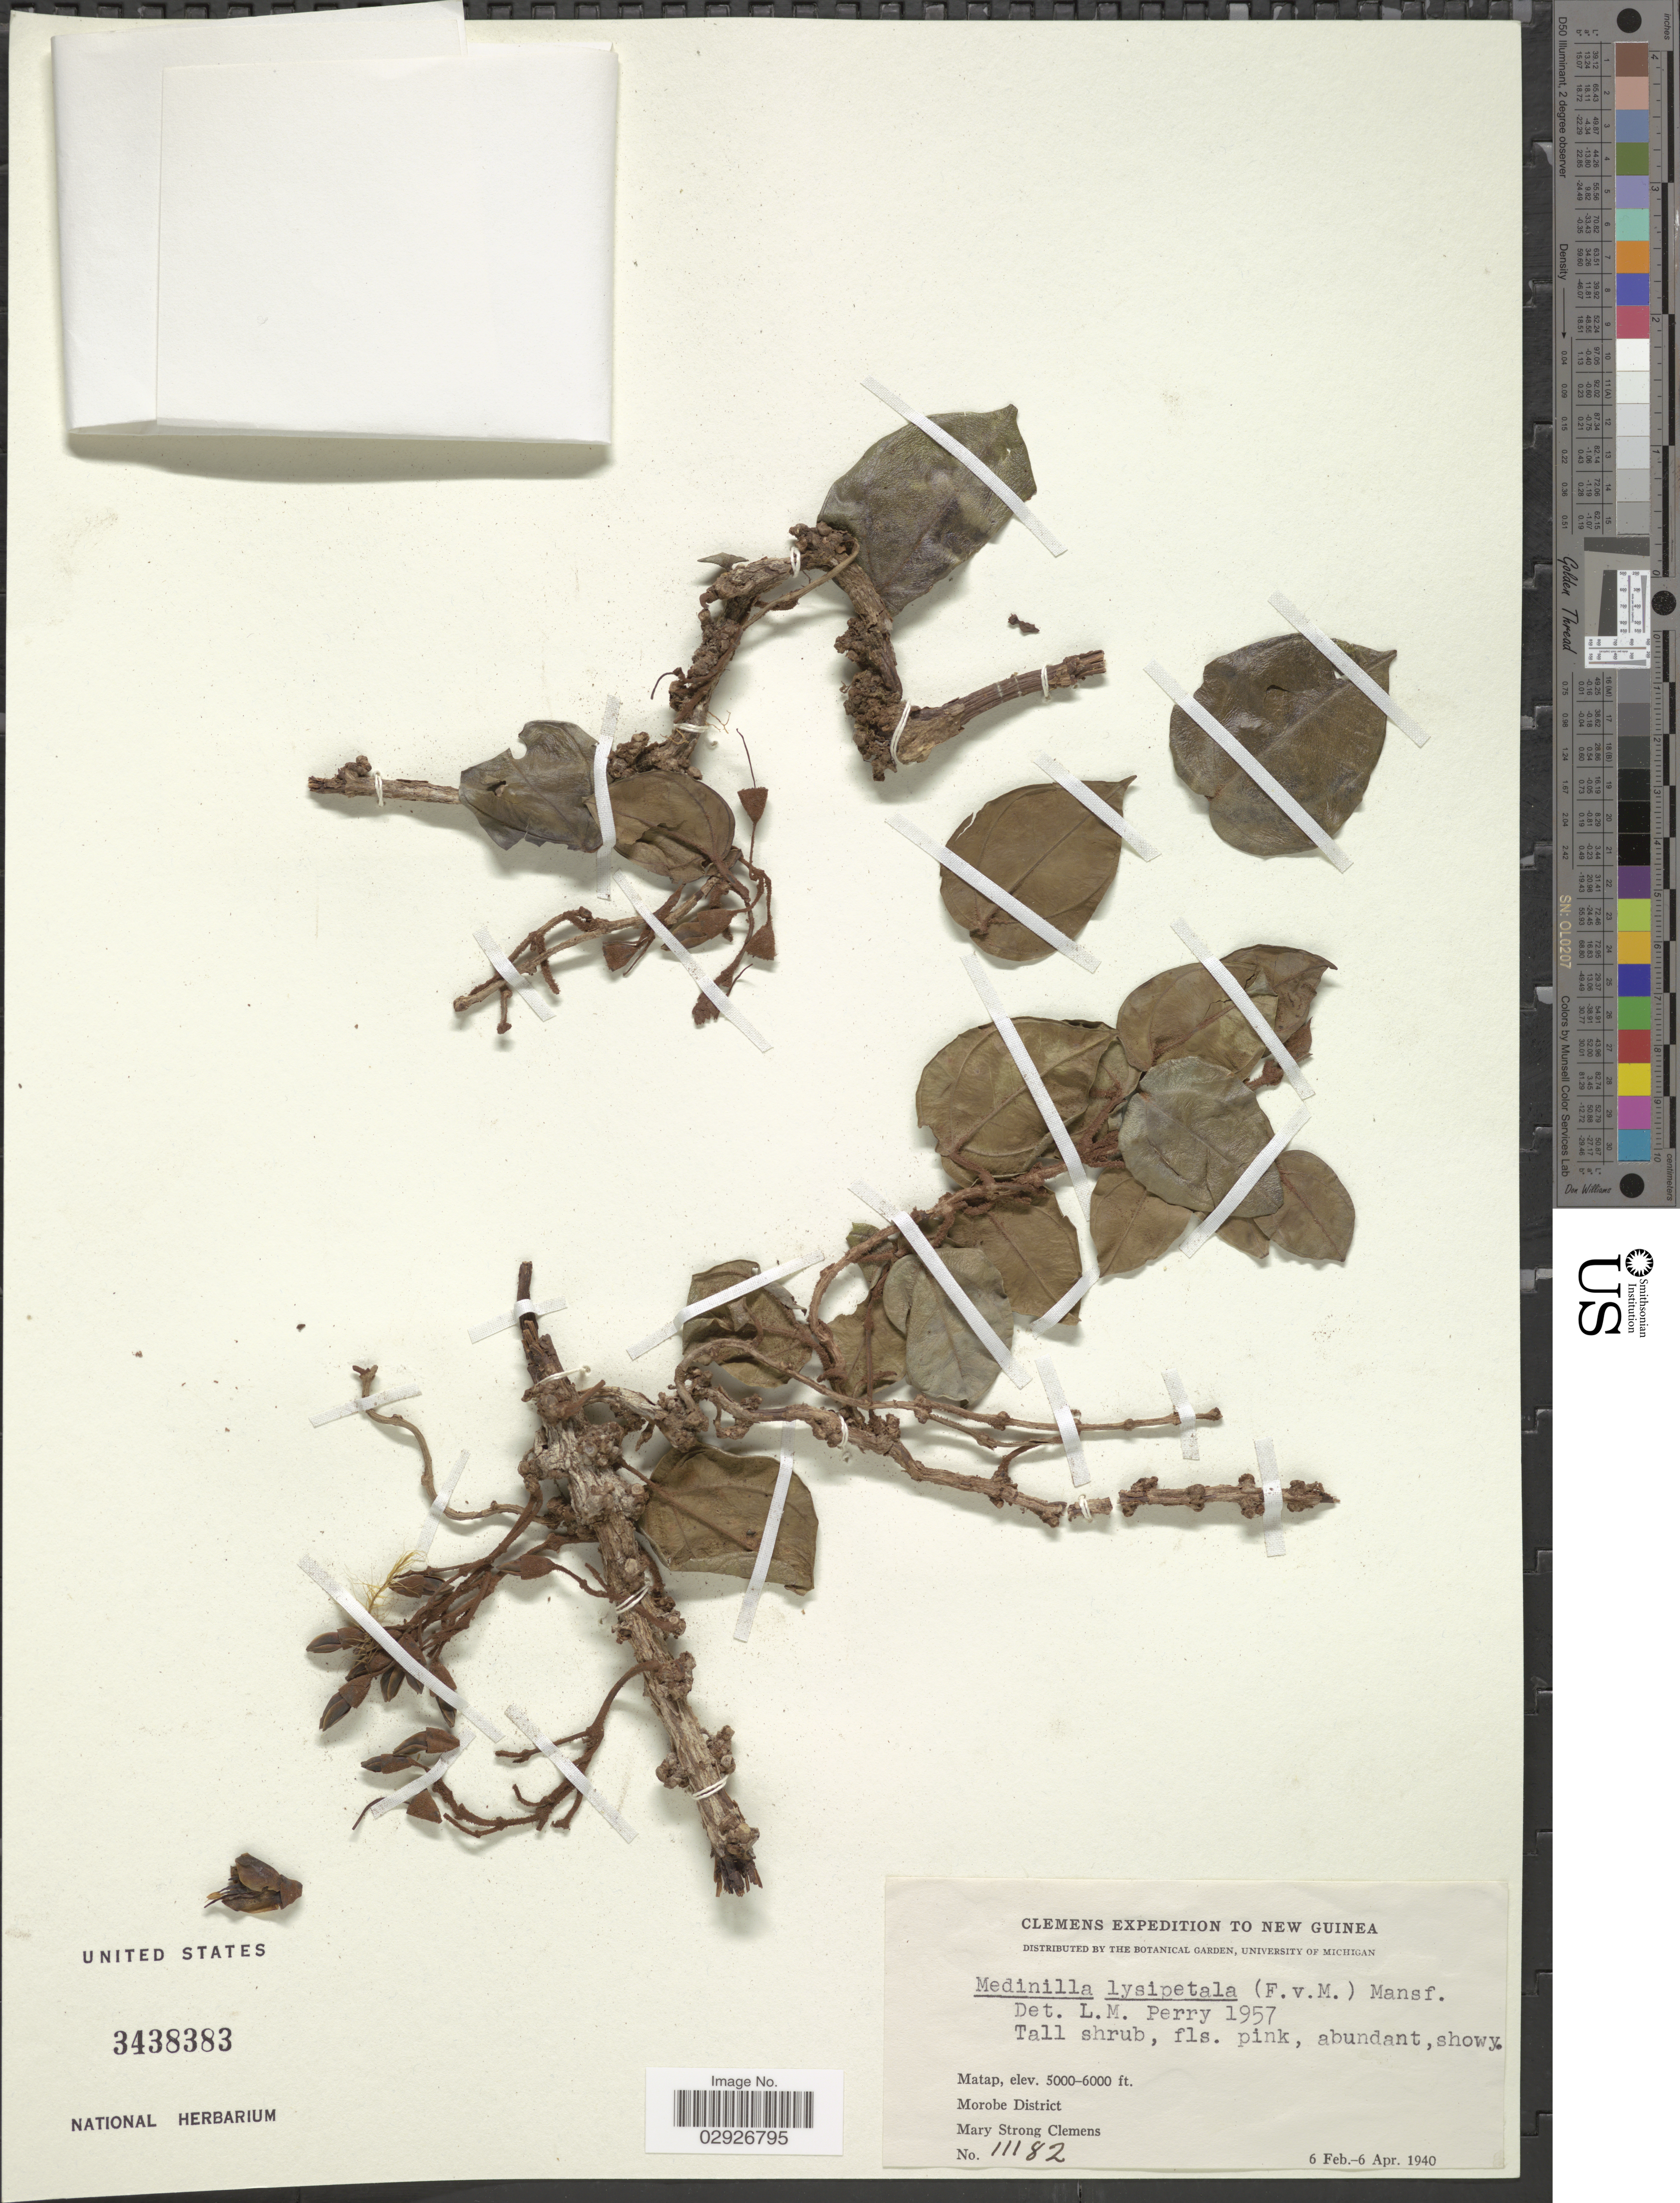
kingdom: Plantae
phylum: Tracheophyta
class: Magnoliopsida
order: Myrtales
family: Melastomataceae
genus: Medinilla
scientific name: Medinilla lysipetala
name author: Mansf.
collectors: M. S. Clemens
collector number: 11182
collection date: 1940-02-06/1940-04-06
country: Papua New Guinea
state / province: Morobe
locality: New Guinea. Matap. Morobe District.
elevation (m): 1524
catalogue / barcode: US 3438383